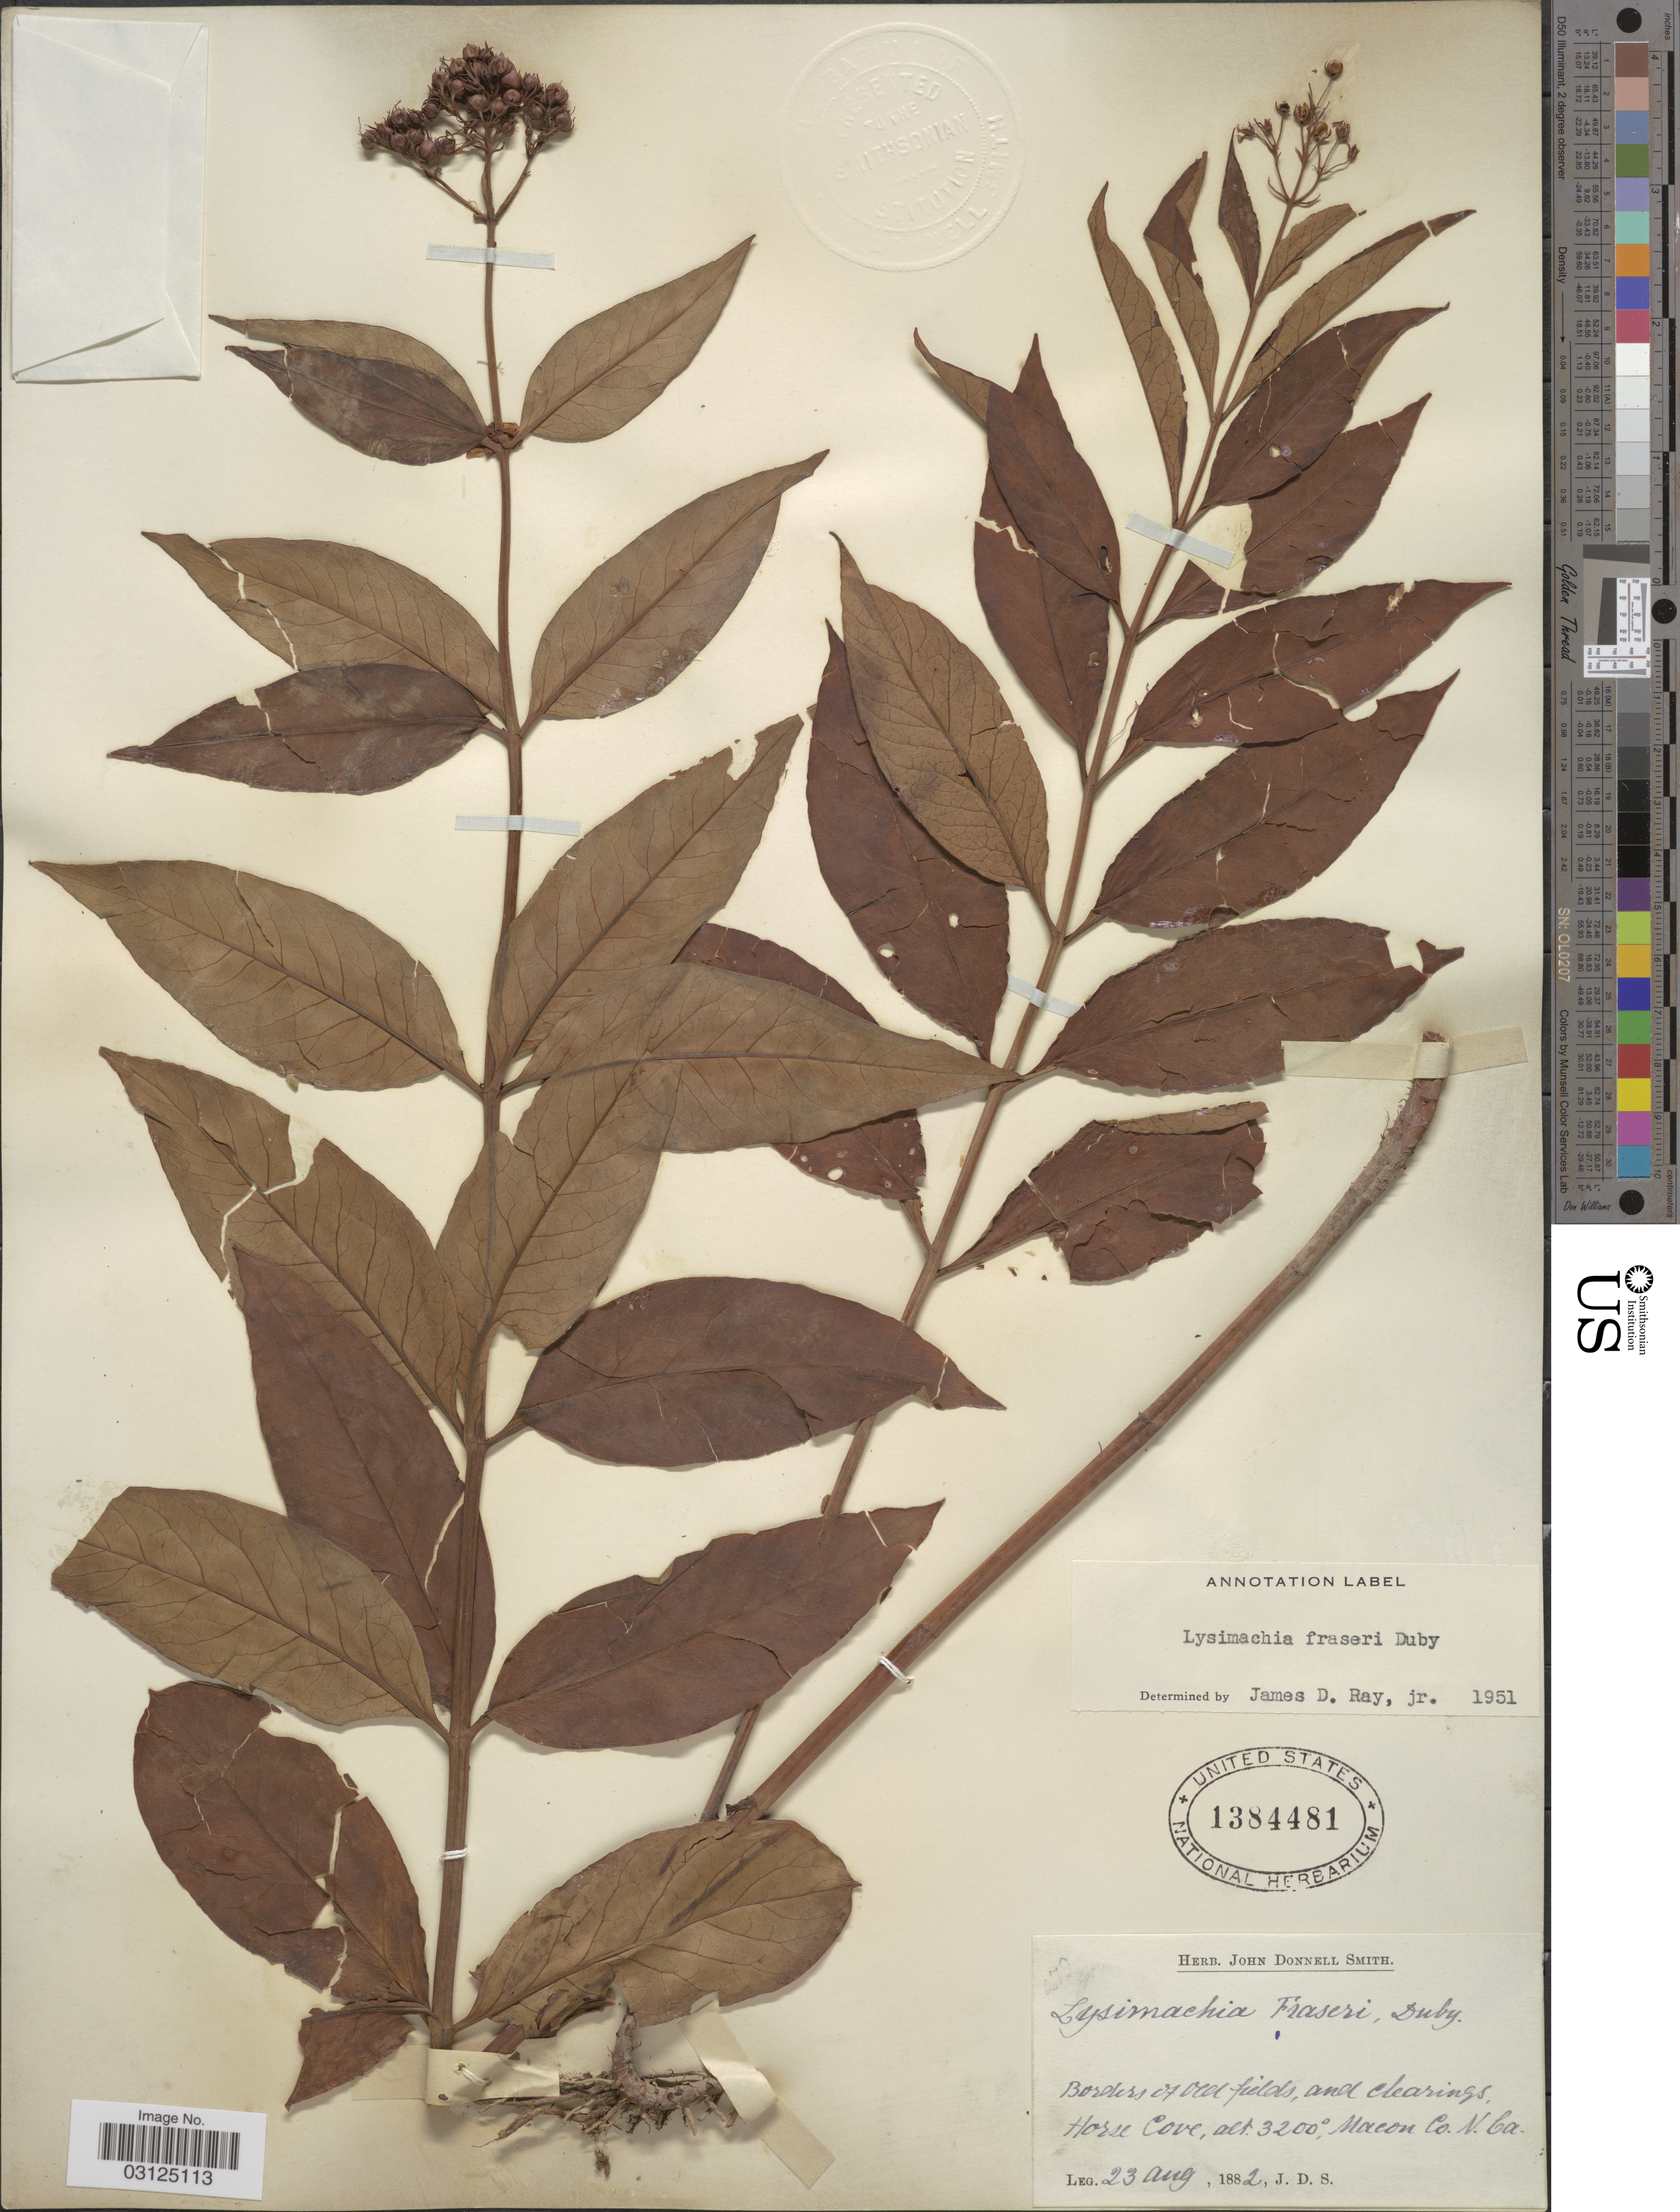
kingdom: Plantae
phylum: Tracheophyta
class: Magnoliopsida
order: Ericales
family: Primulaceae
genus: Lysimachia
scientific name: Lysimachia fraseri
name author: Duby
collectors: J. Donnell Smith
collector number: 272*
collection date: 1882-08-23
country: United States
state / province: North Carolina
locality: Borders of Old fields, and clearings, Horse Cove, Macon Co.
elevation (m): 975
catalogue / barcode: US 1384481